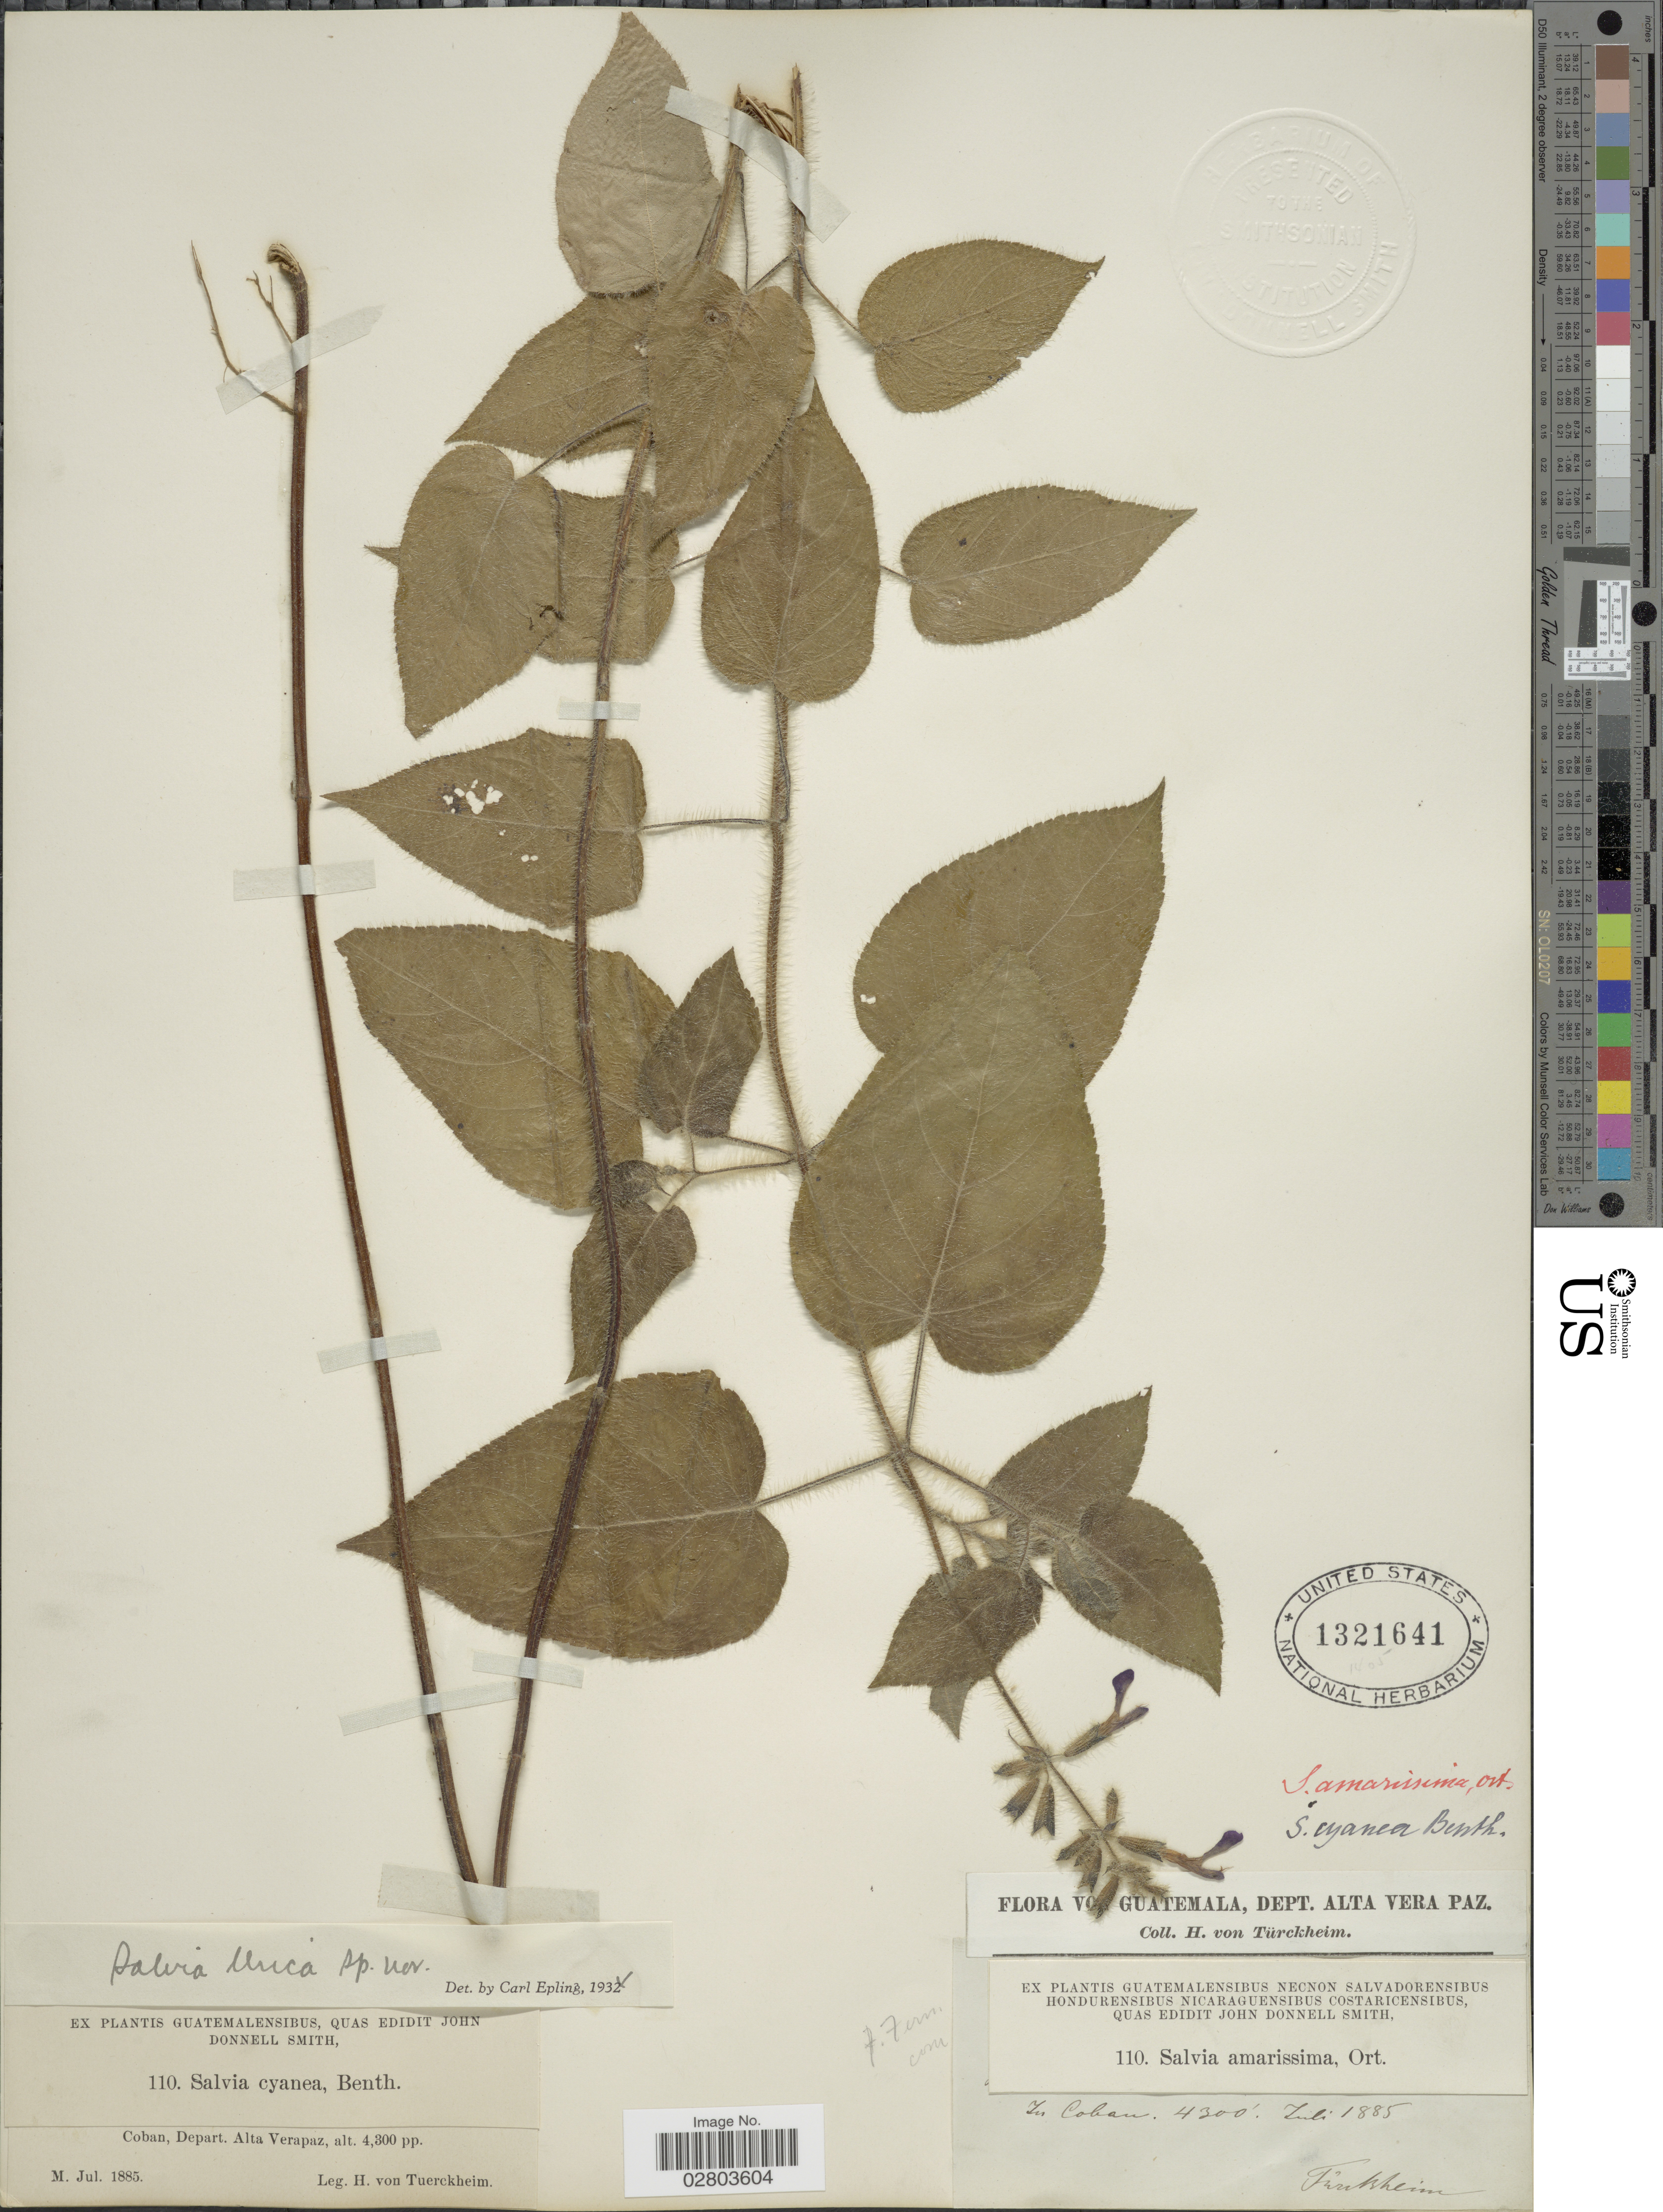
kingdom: Plantae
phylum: Tracheophyta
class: Magnoliopsida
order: Lamiales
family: Lamiaceae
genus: Salvia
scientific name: Salvia urica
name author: Epling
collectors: H. von Türckheim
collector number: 110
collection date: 1885-07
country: Guatemala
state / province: Alta Verapaz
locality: Coban, Depart. Alta Verapaz.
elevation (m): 1311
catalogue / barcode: US 1321641